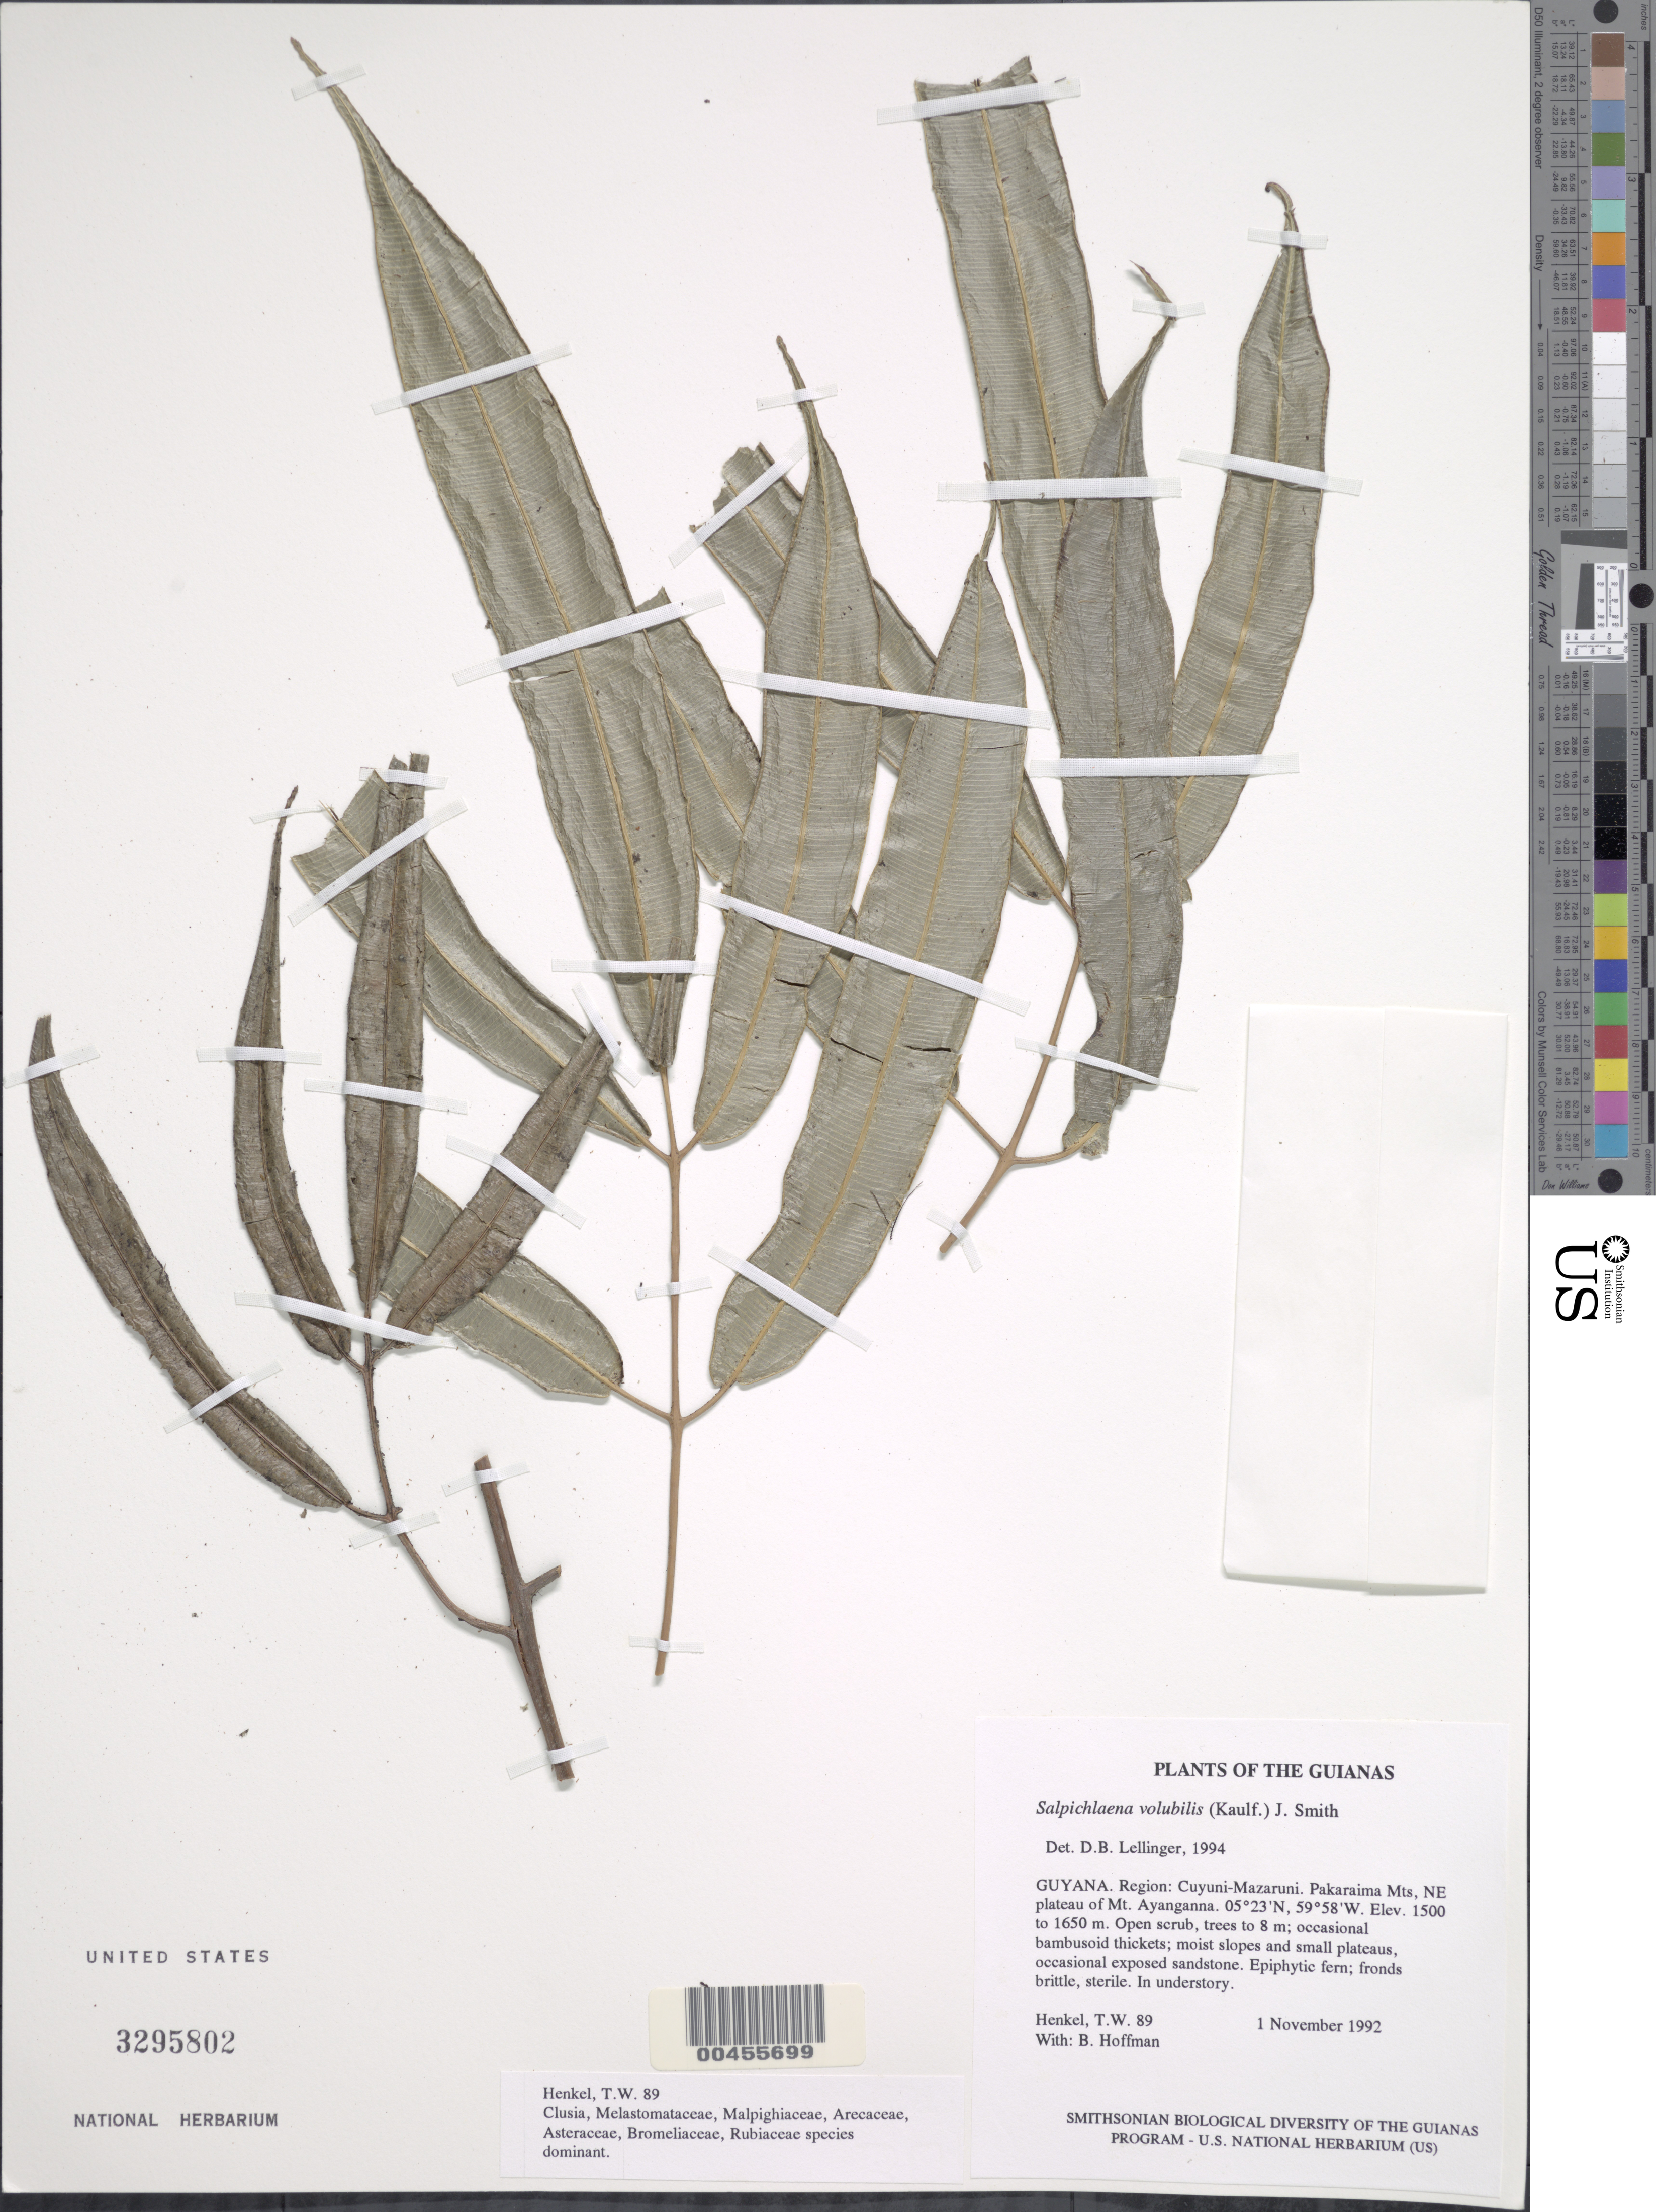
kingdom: Plantae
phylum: Tracheophyta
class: Polypodiopsida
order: Polypodiales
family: Blechnaceae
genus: Salpichlaena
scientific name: Salpichlaena volubilis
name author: (Kaulf.) J. Sm.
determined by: Lellinger, David B., (BOT), Smithsonian Institution - National Museum of Natural History (UNITED STATES)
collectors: T. Henkel & B. Hoffman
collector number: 89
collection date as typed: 1 November 1992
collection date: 1992-11-01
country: Guyana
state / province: Cuyuni-Mazaruni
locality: Pakaraima Mts, NE plateau of Mt. Ayanganna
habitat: Open scrub, trees to 8 m; occasional bambusoid thickets; moist slopes and small plateaus, occasional exposed sandstone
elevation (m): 1500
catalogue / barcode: US 3295802